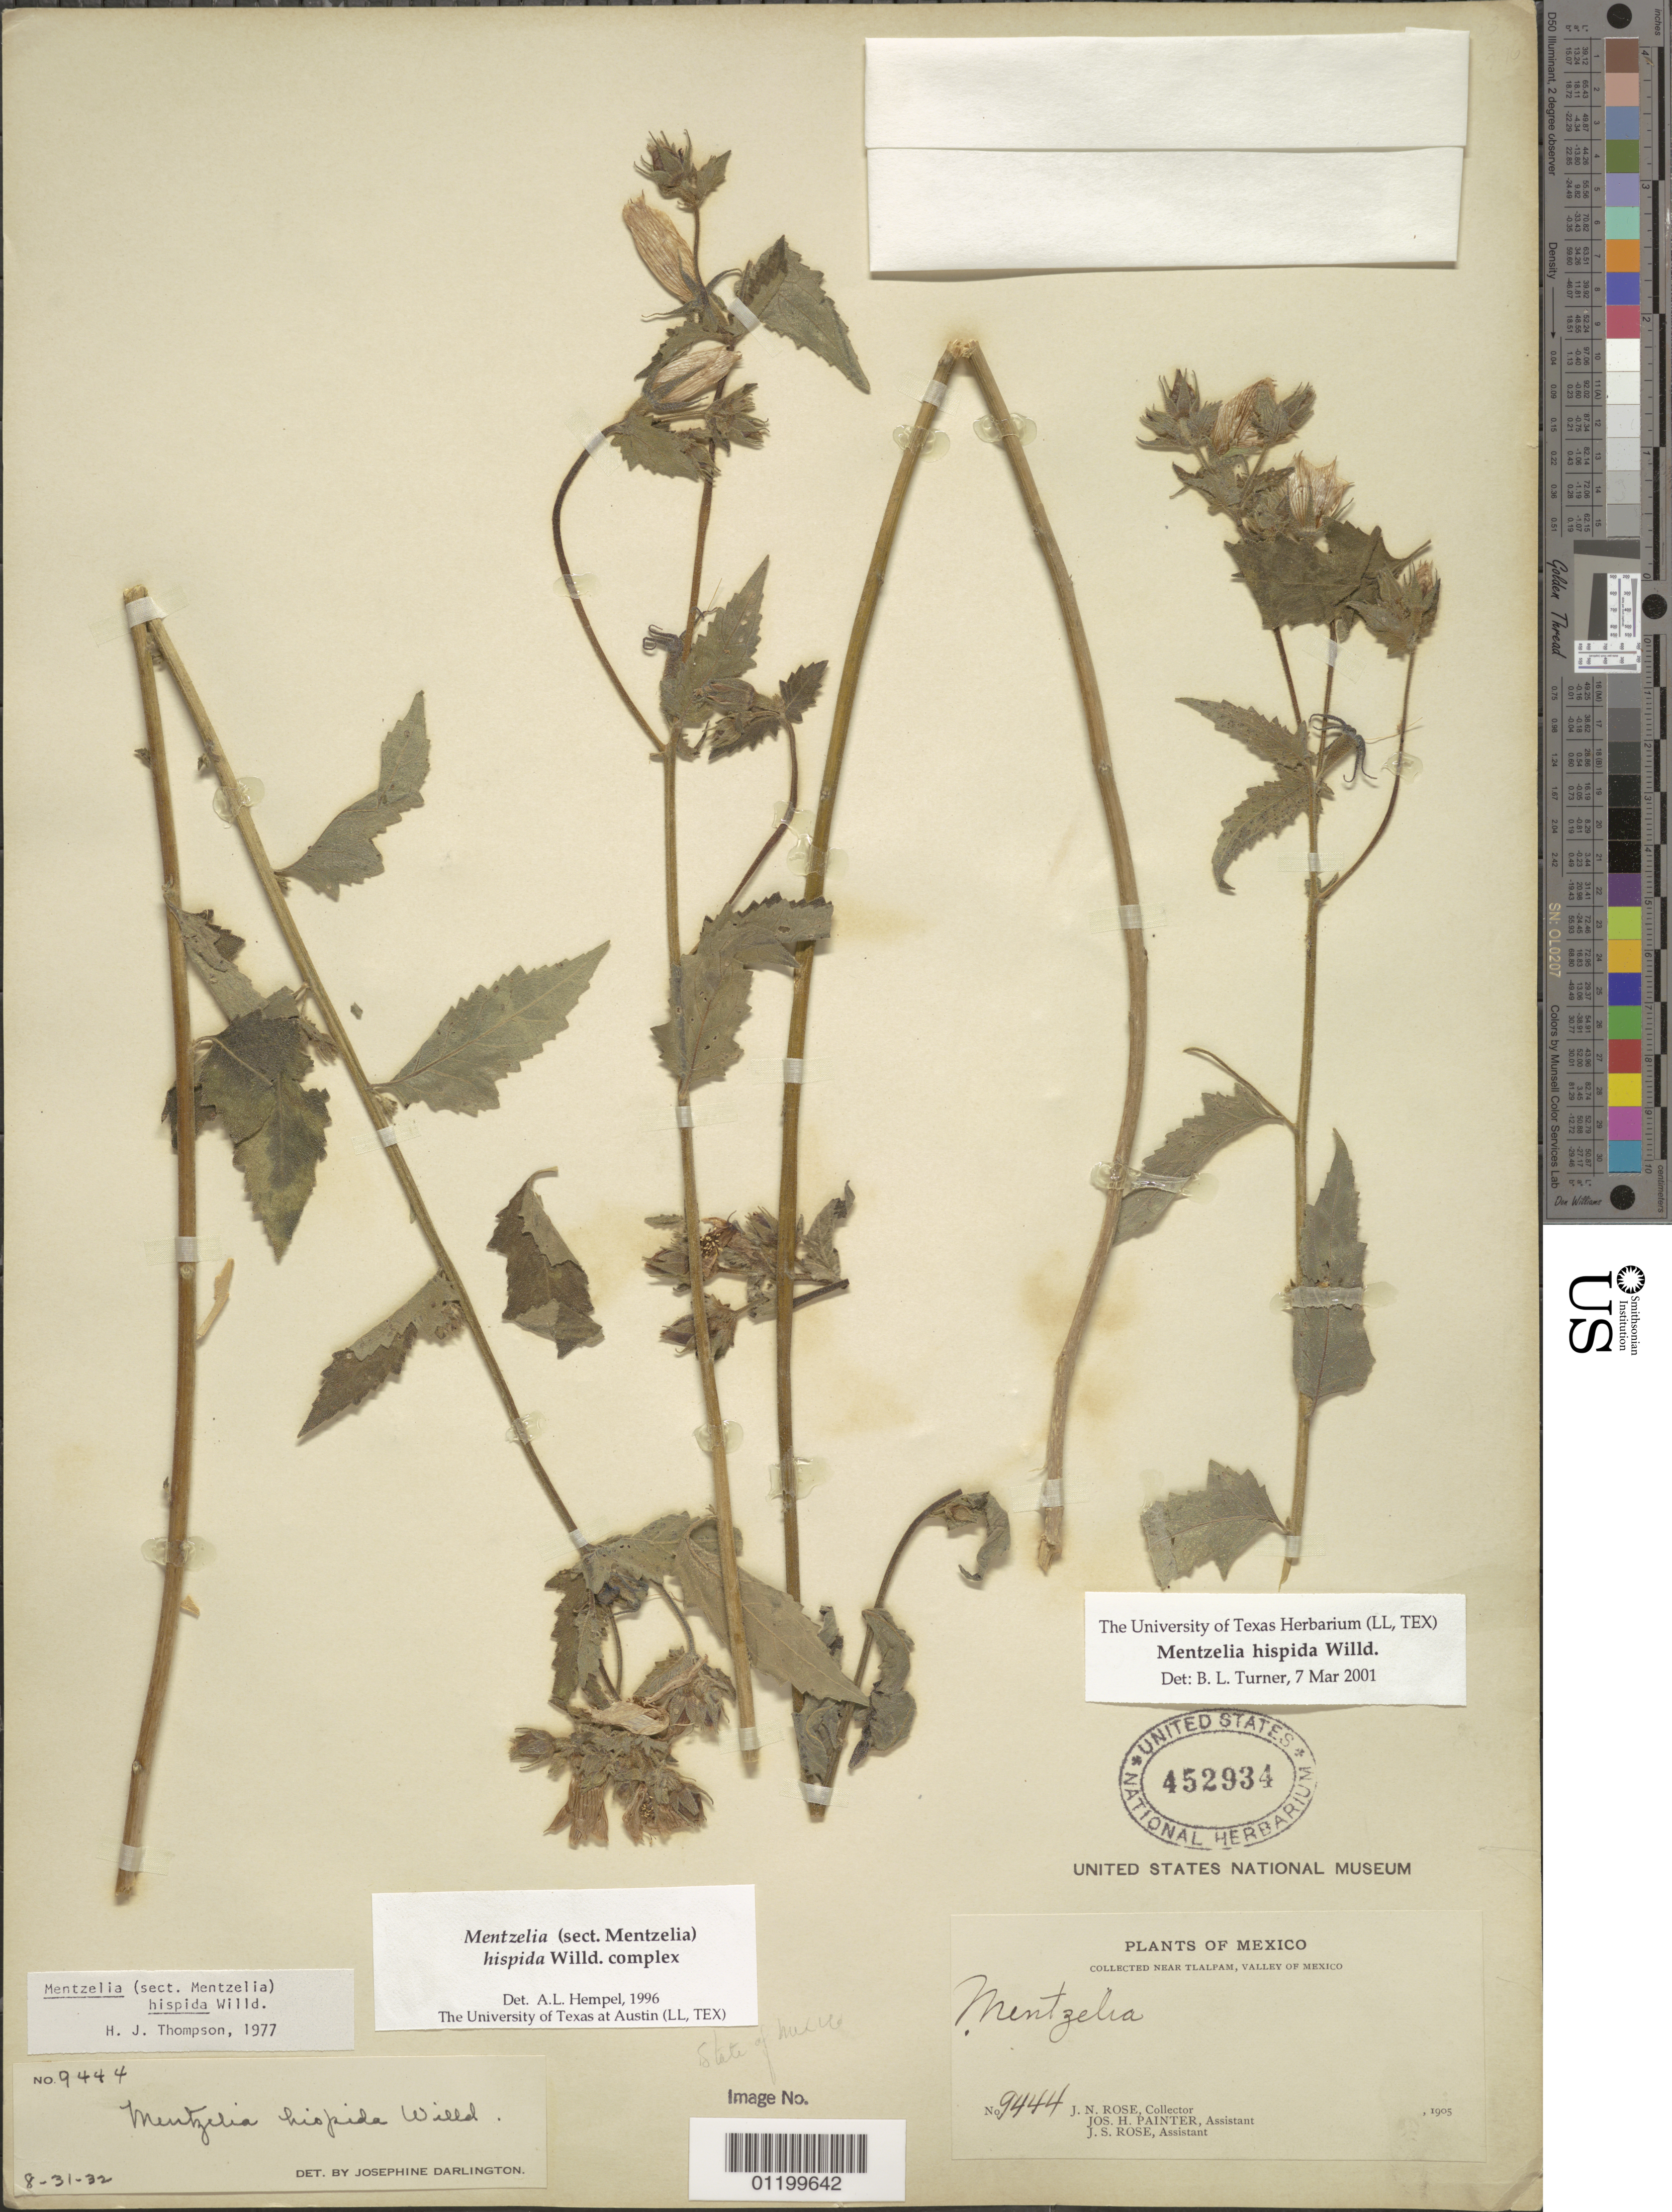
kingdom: Plantae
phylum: Tracheophyta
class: Magnoliopsida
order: Cornales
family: Loasaceae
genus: Mentzelia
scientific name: Mentzelia hispida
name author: Willd.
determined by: Turner, B. L.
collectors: J. N. Rose, J. H. Painter & J. S. Rose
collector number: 9444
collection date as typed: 1905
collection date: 1905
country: Mexico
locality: Near Tlalpam, Valley of Mexico.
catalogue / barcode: US 45934